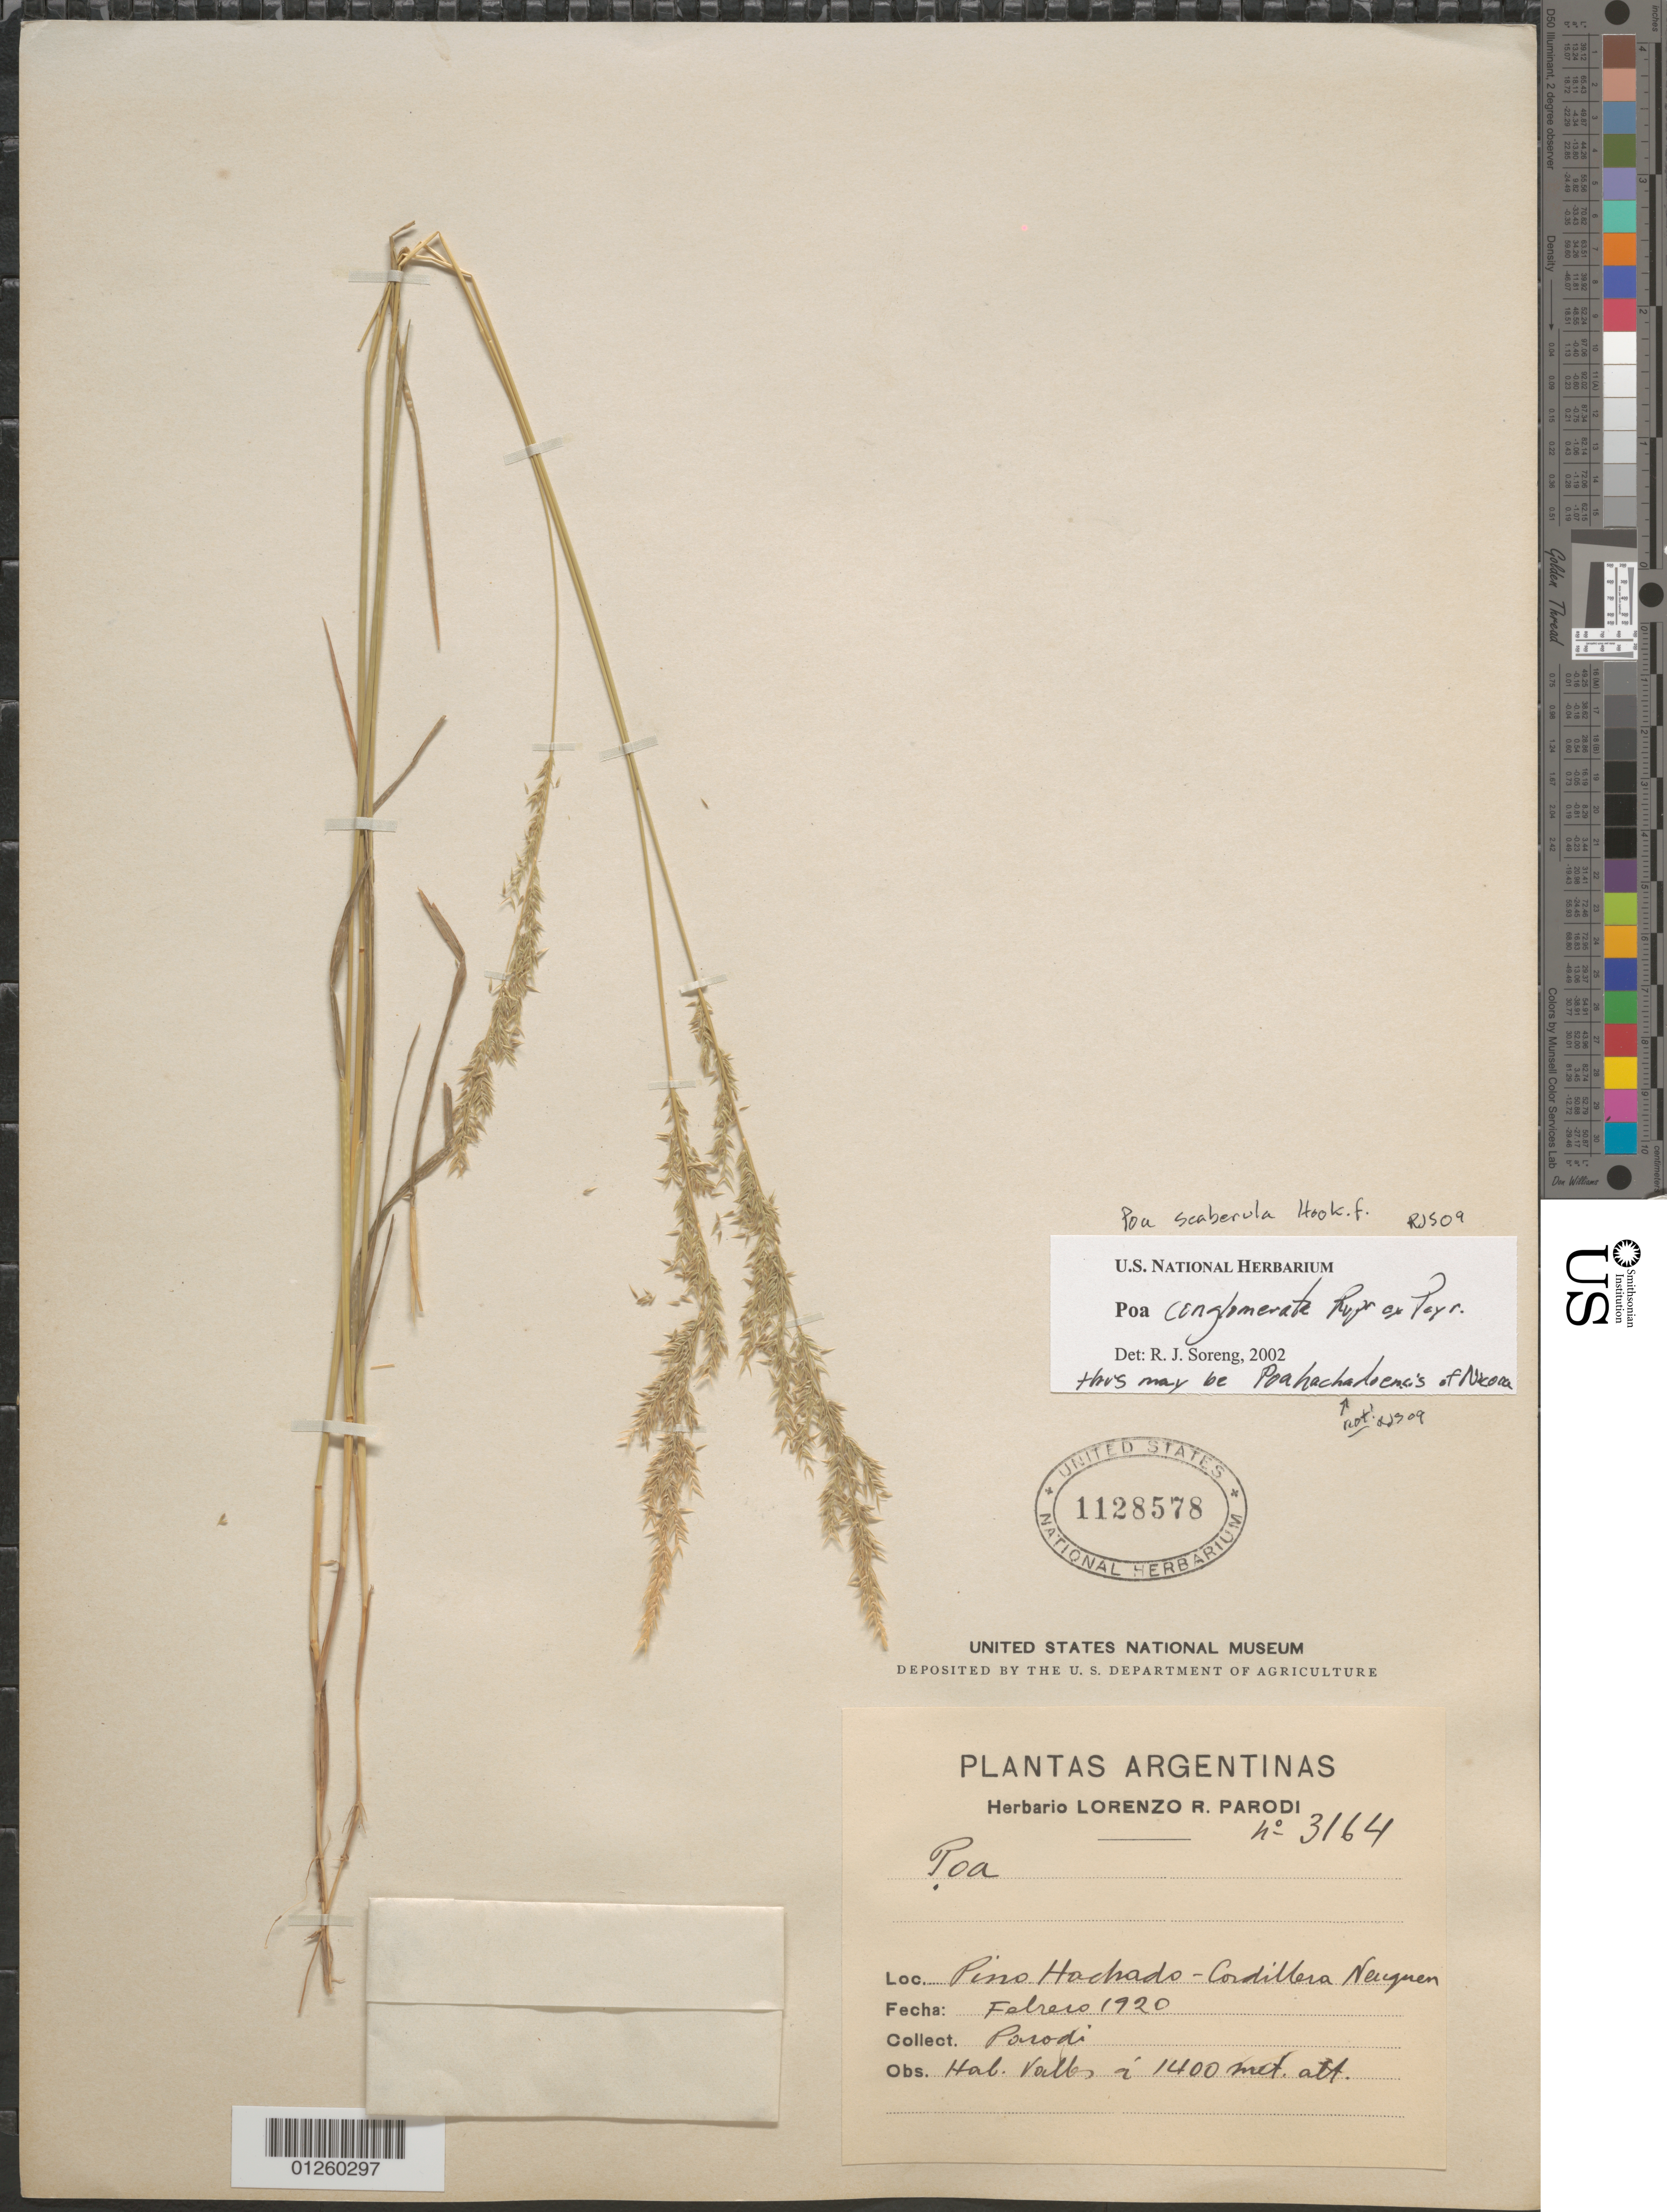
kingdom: Plantae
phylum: Tracheophyta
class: Liliopsida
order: Poales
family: Poaceae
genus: Poa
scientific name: Poa scaberula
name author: Hook. f.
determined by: Soreng, Robert J., Research Associate (BOT), Smithsonian Institution - National Museum of Natural History (UNITED STATES)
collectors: L. R. Parodi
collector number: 3164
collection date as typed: Febrero 1920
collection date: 1920-02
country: Argentina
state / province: Neuquén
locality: Pino Hachado - Cordillera. Neuquén.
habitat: Hab.Valles.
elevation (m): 1400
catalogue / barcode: US 1128578